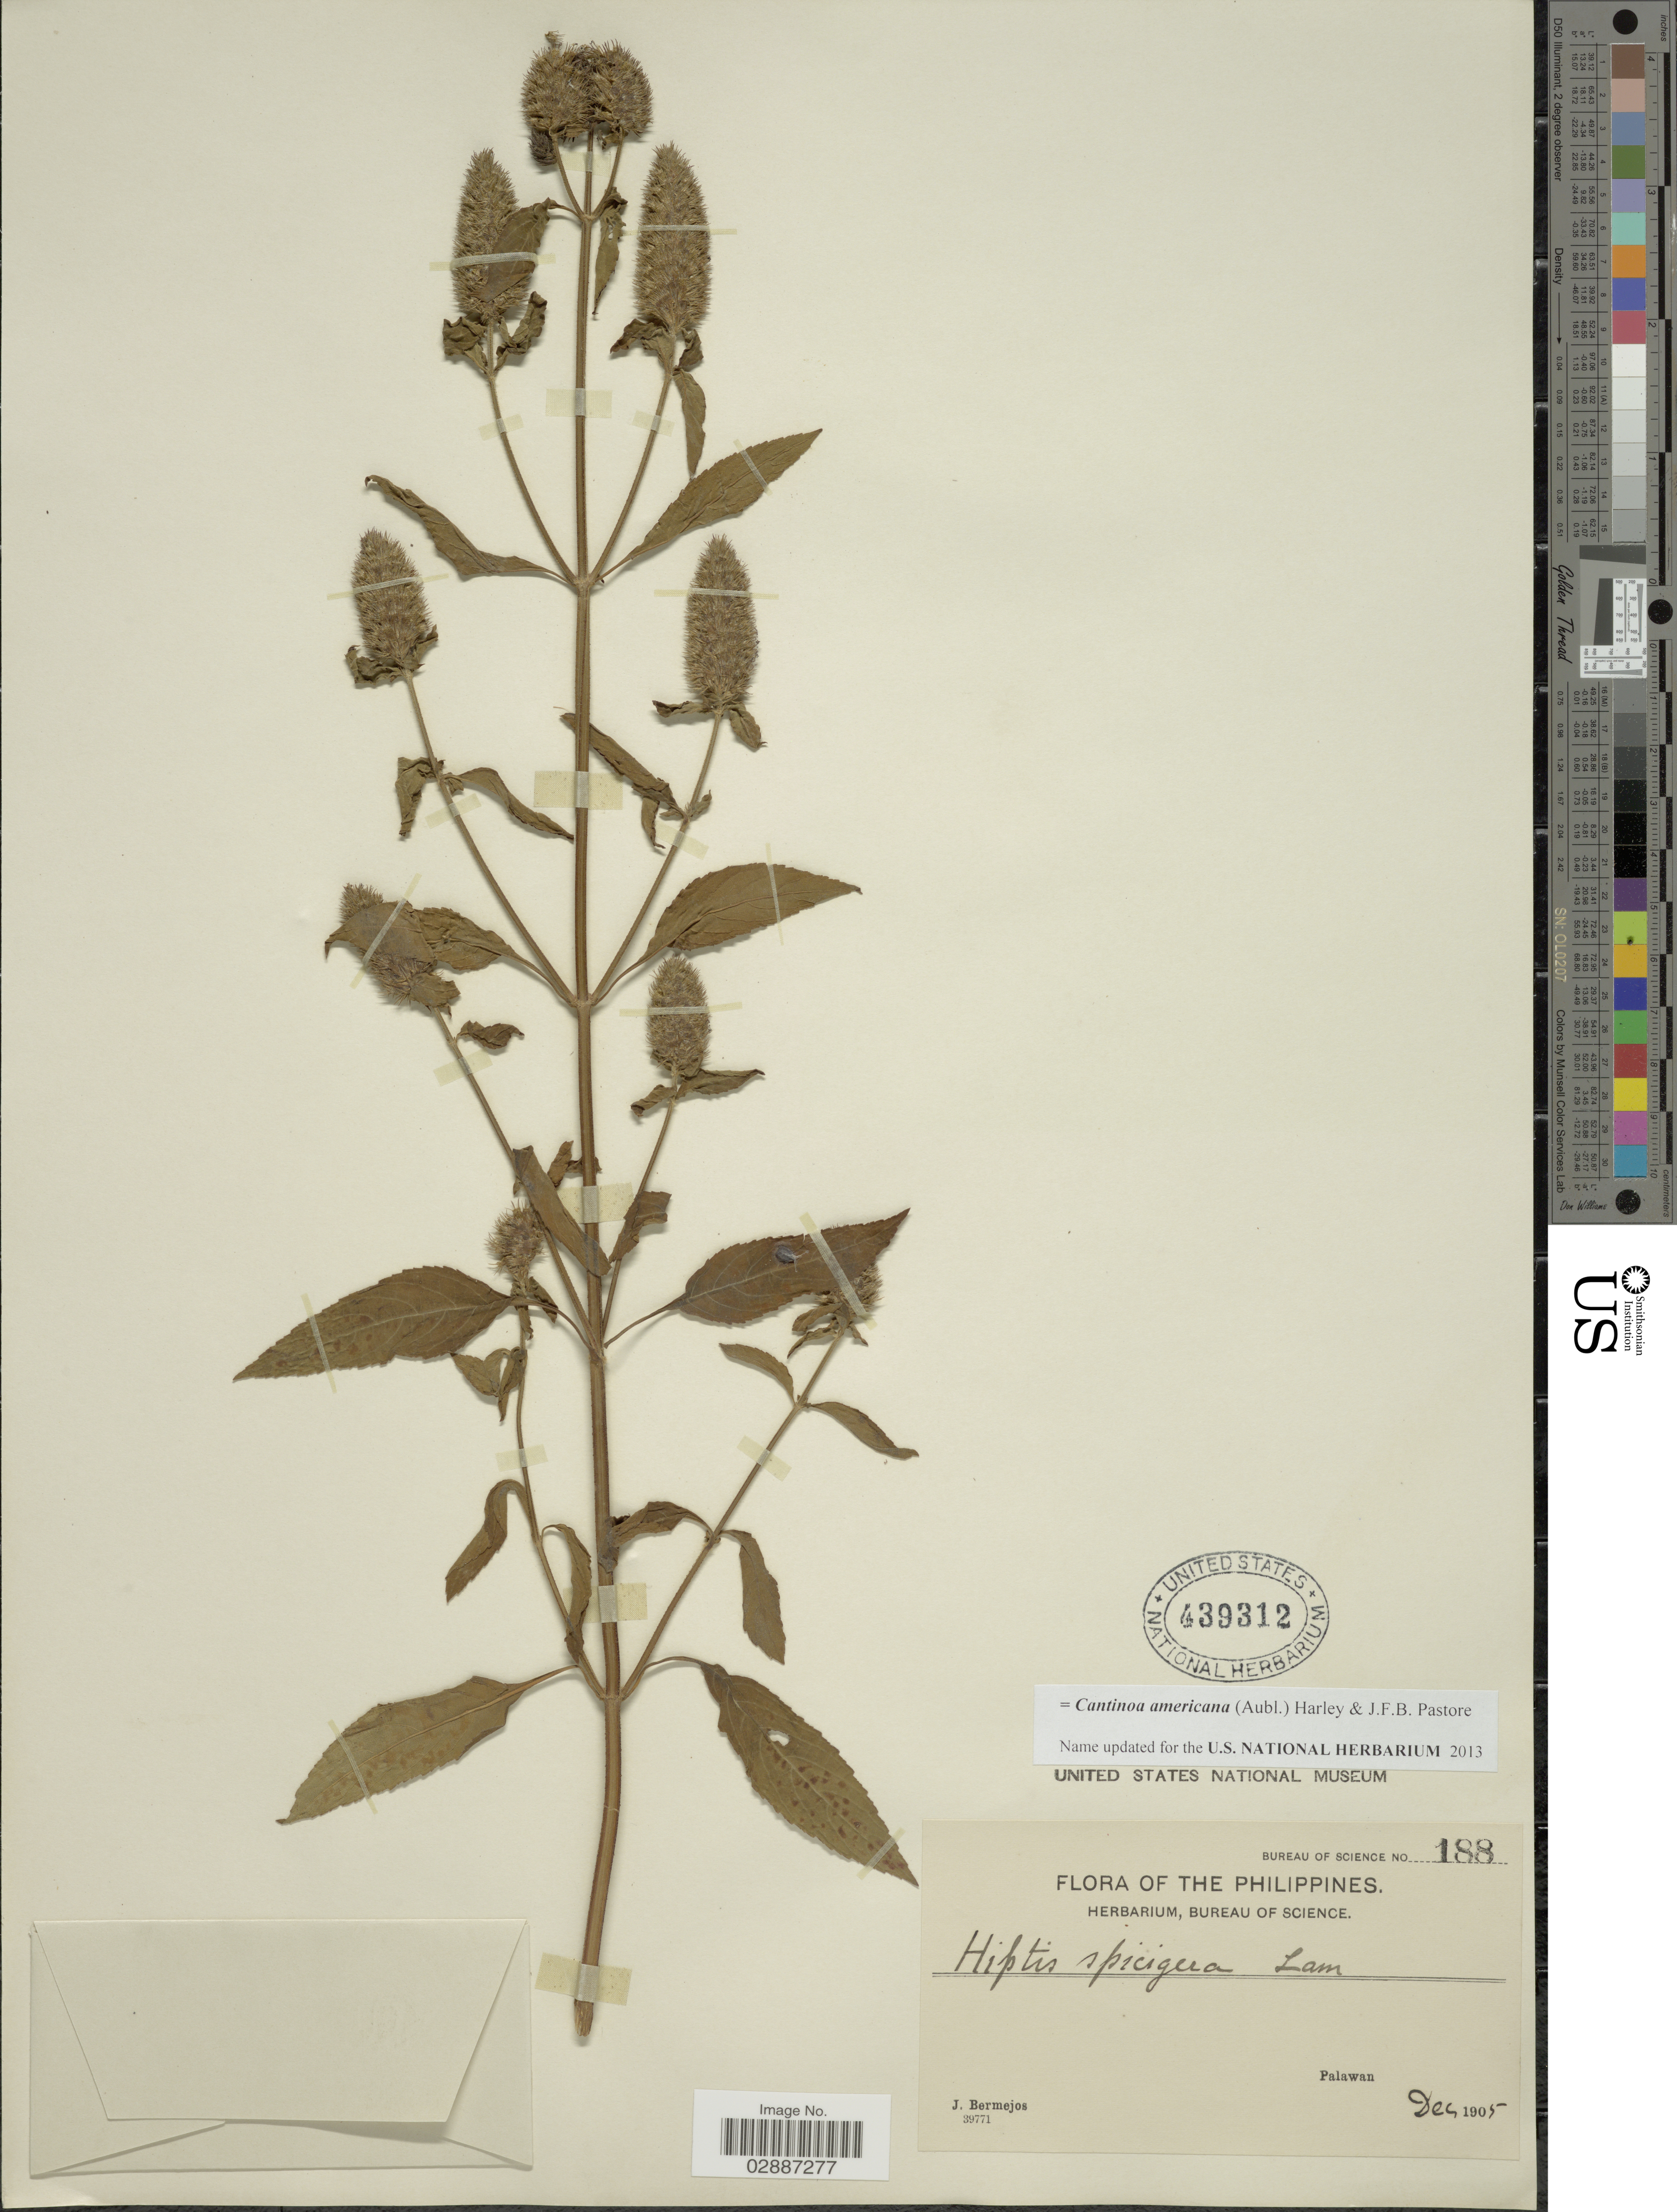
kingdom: Plantae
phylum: Tracheophyta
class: Magnoliopsida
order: Lamiales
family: Lamiaceae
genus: Cantinoa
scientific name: Cantinoa americana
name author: (Aubl.) Harley & J.F.B. Pastore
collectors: J. Bermejos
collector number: Bureau of Science 188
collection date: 1905-12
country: Philippines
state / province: Mimaropa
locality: Palawan.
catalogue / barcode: US 439312